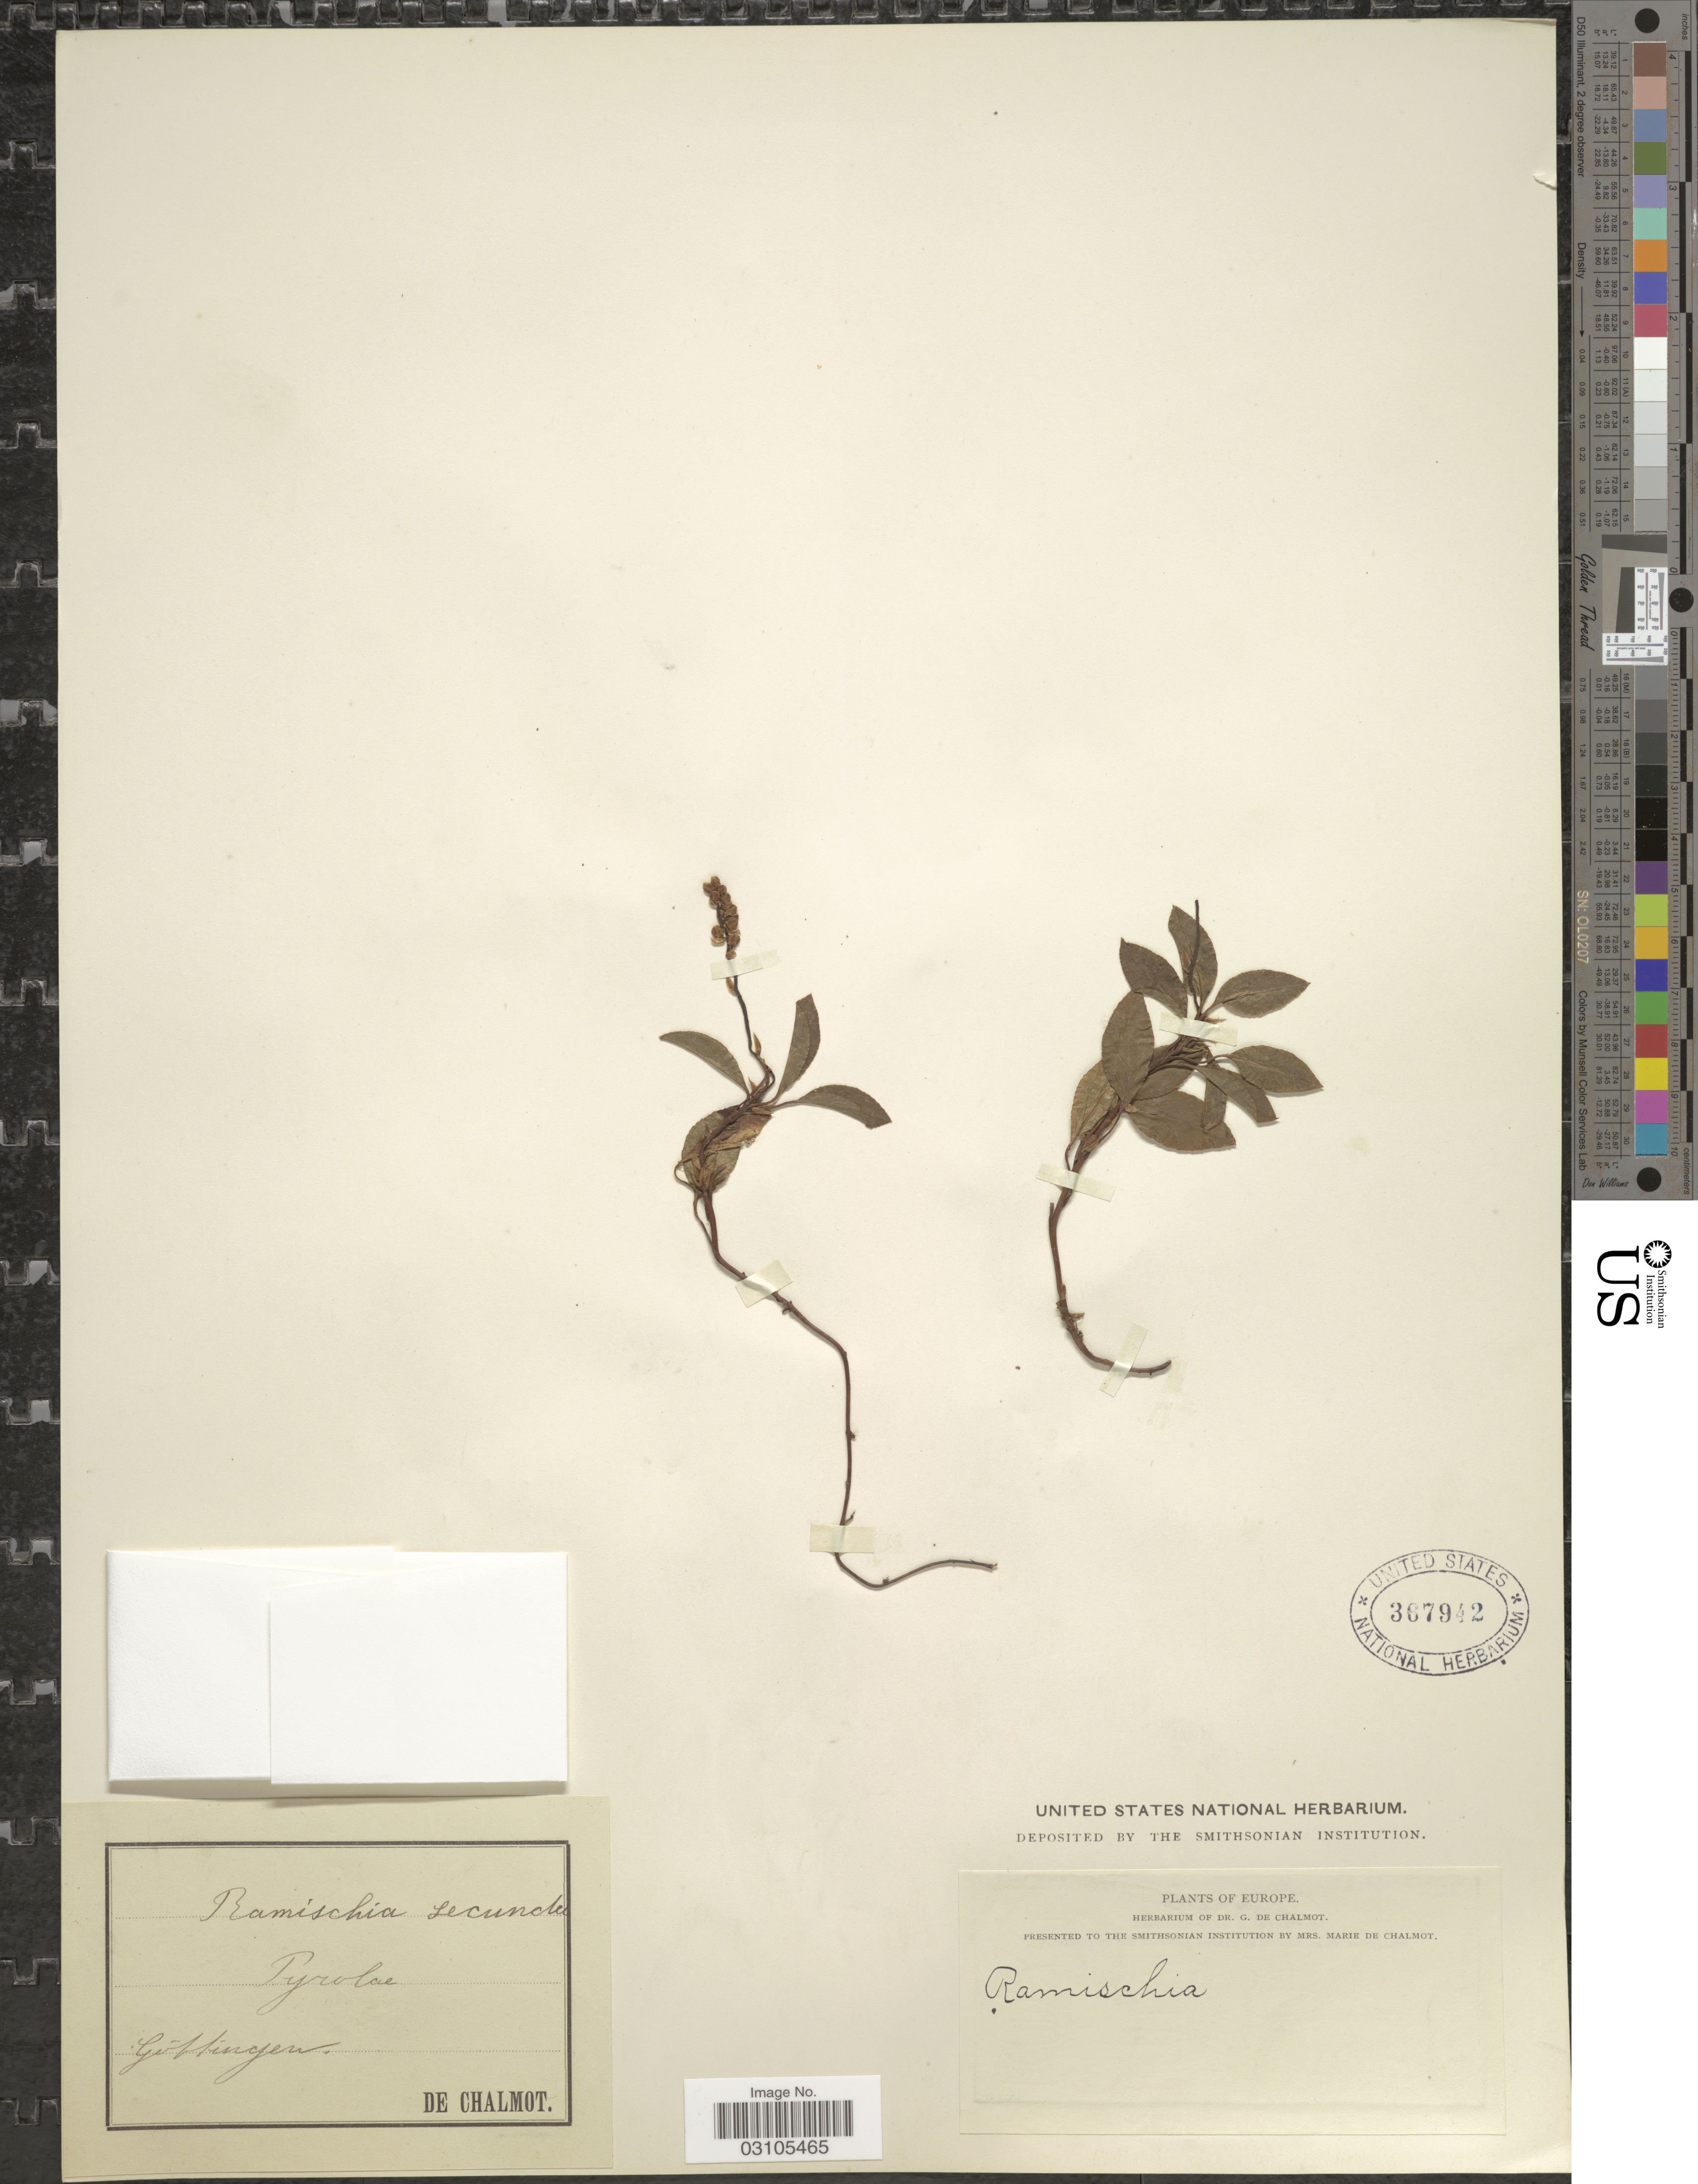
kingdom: Plantae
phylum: Tracheophyta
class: Magnoliopsida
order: Ericales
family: Ericaceae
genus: Orthilia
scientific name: Orthilia secunda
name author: (L.) House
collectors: G. de Chalmot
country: Germany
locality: Göttingen. Europe.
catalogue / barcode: US 367942